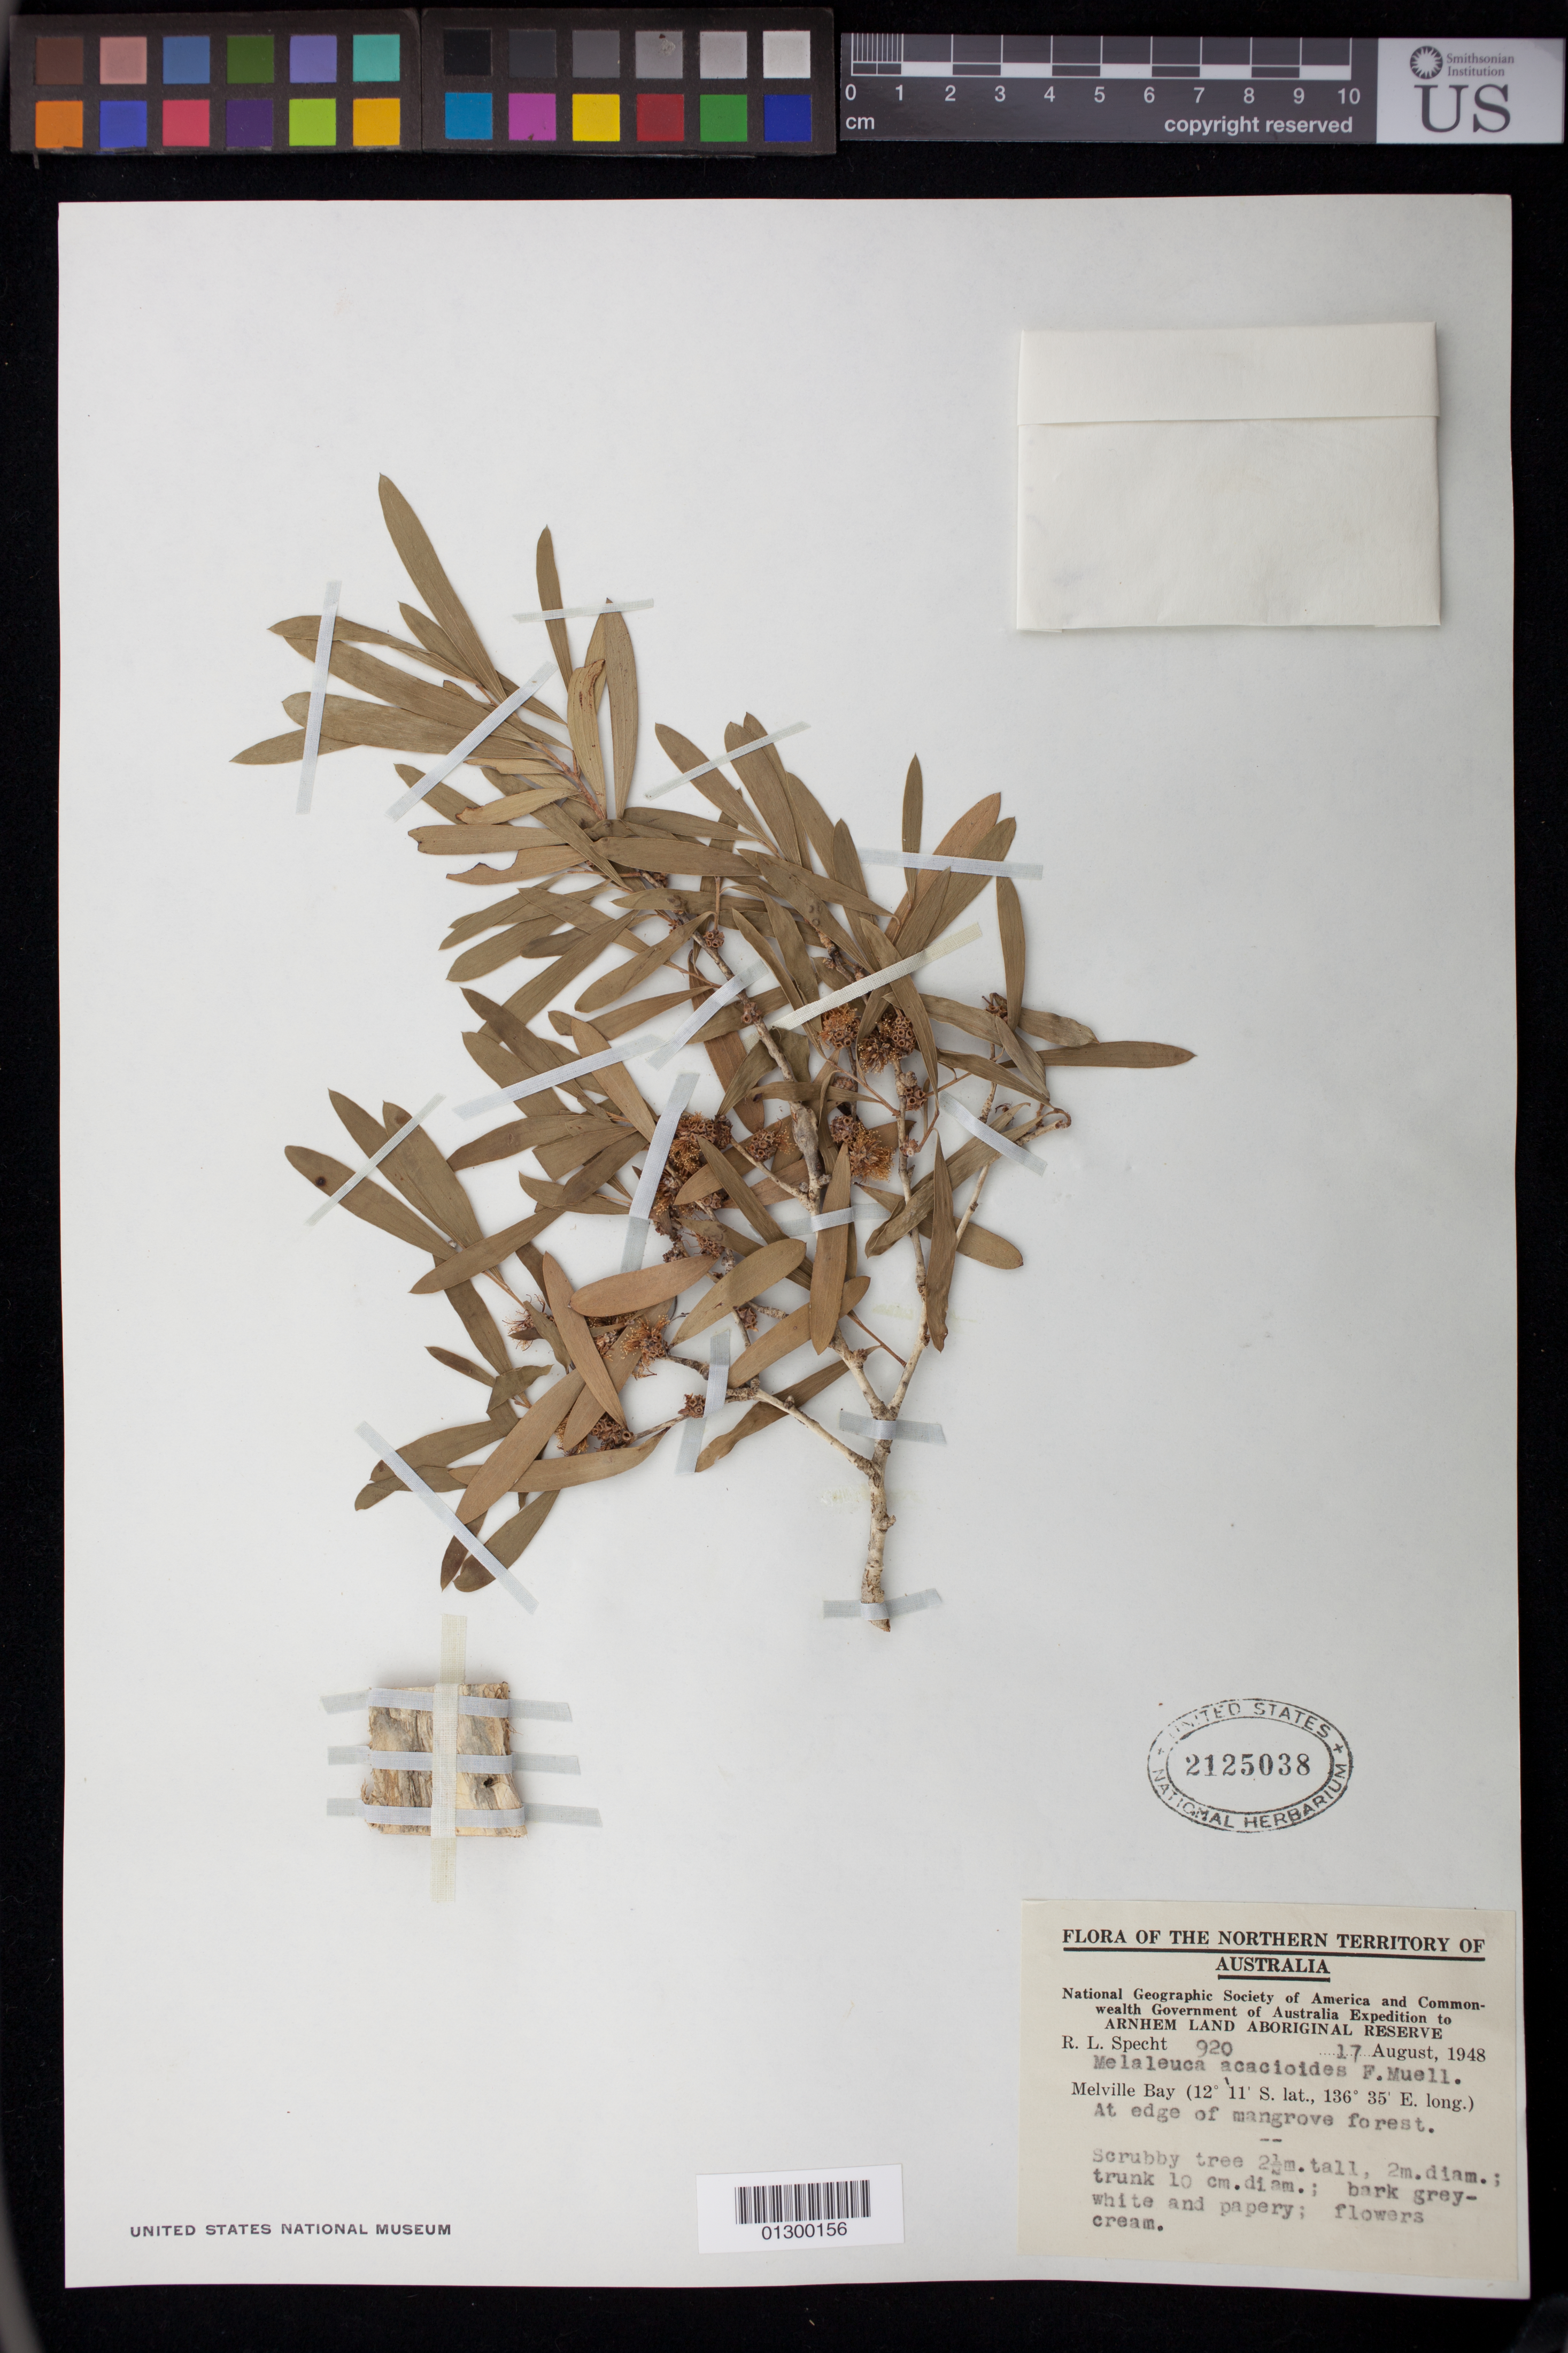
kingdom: Plantae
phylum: Tracheophyta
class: Magnoliopsida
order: Myrtales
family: Myrtaceae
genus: Melaleuca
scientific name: Melaleuca acacioides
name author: F. Muell.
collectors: R. L. Specht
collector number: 920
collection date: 1948-08-17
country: Australia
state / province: Northern Territory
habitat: At edge of mangrove forest.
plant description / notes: Scrubby tree 2.5 m. tall, 2 m. diam.; trunk 10 cm. diam.; bark grey-white and papery; flowers cream.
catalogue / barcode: US 2125038